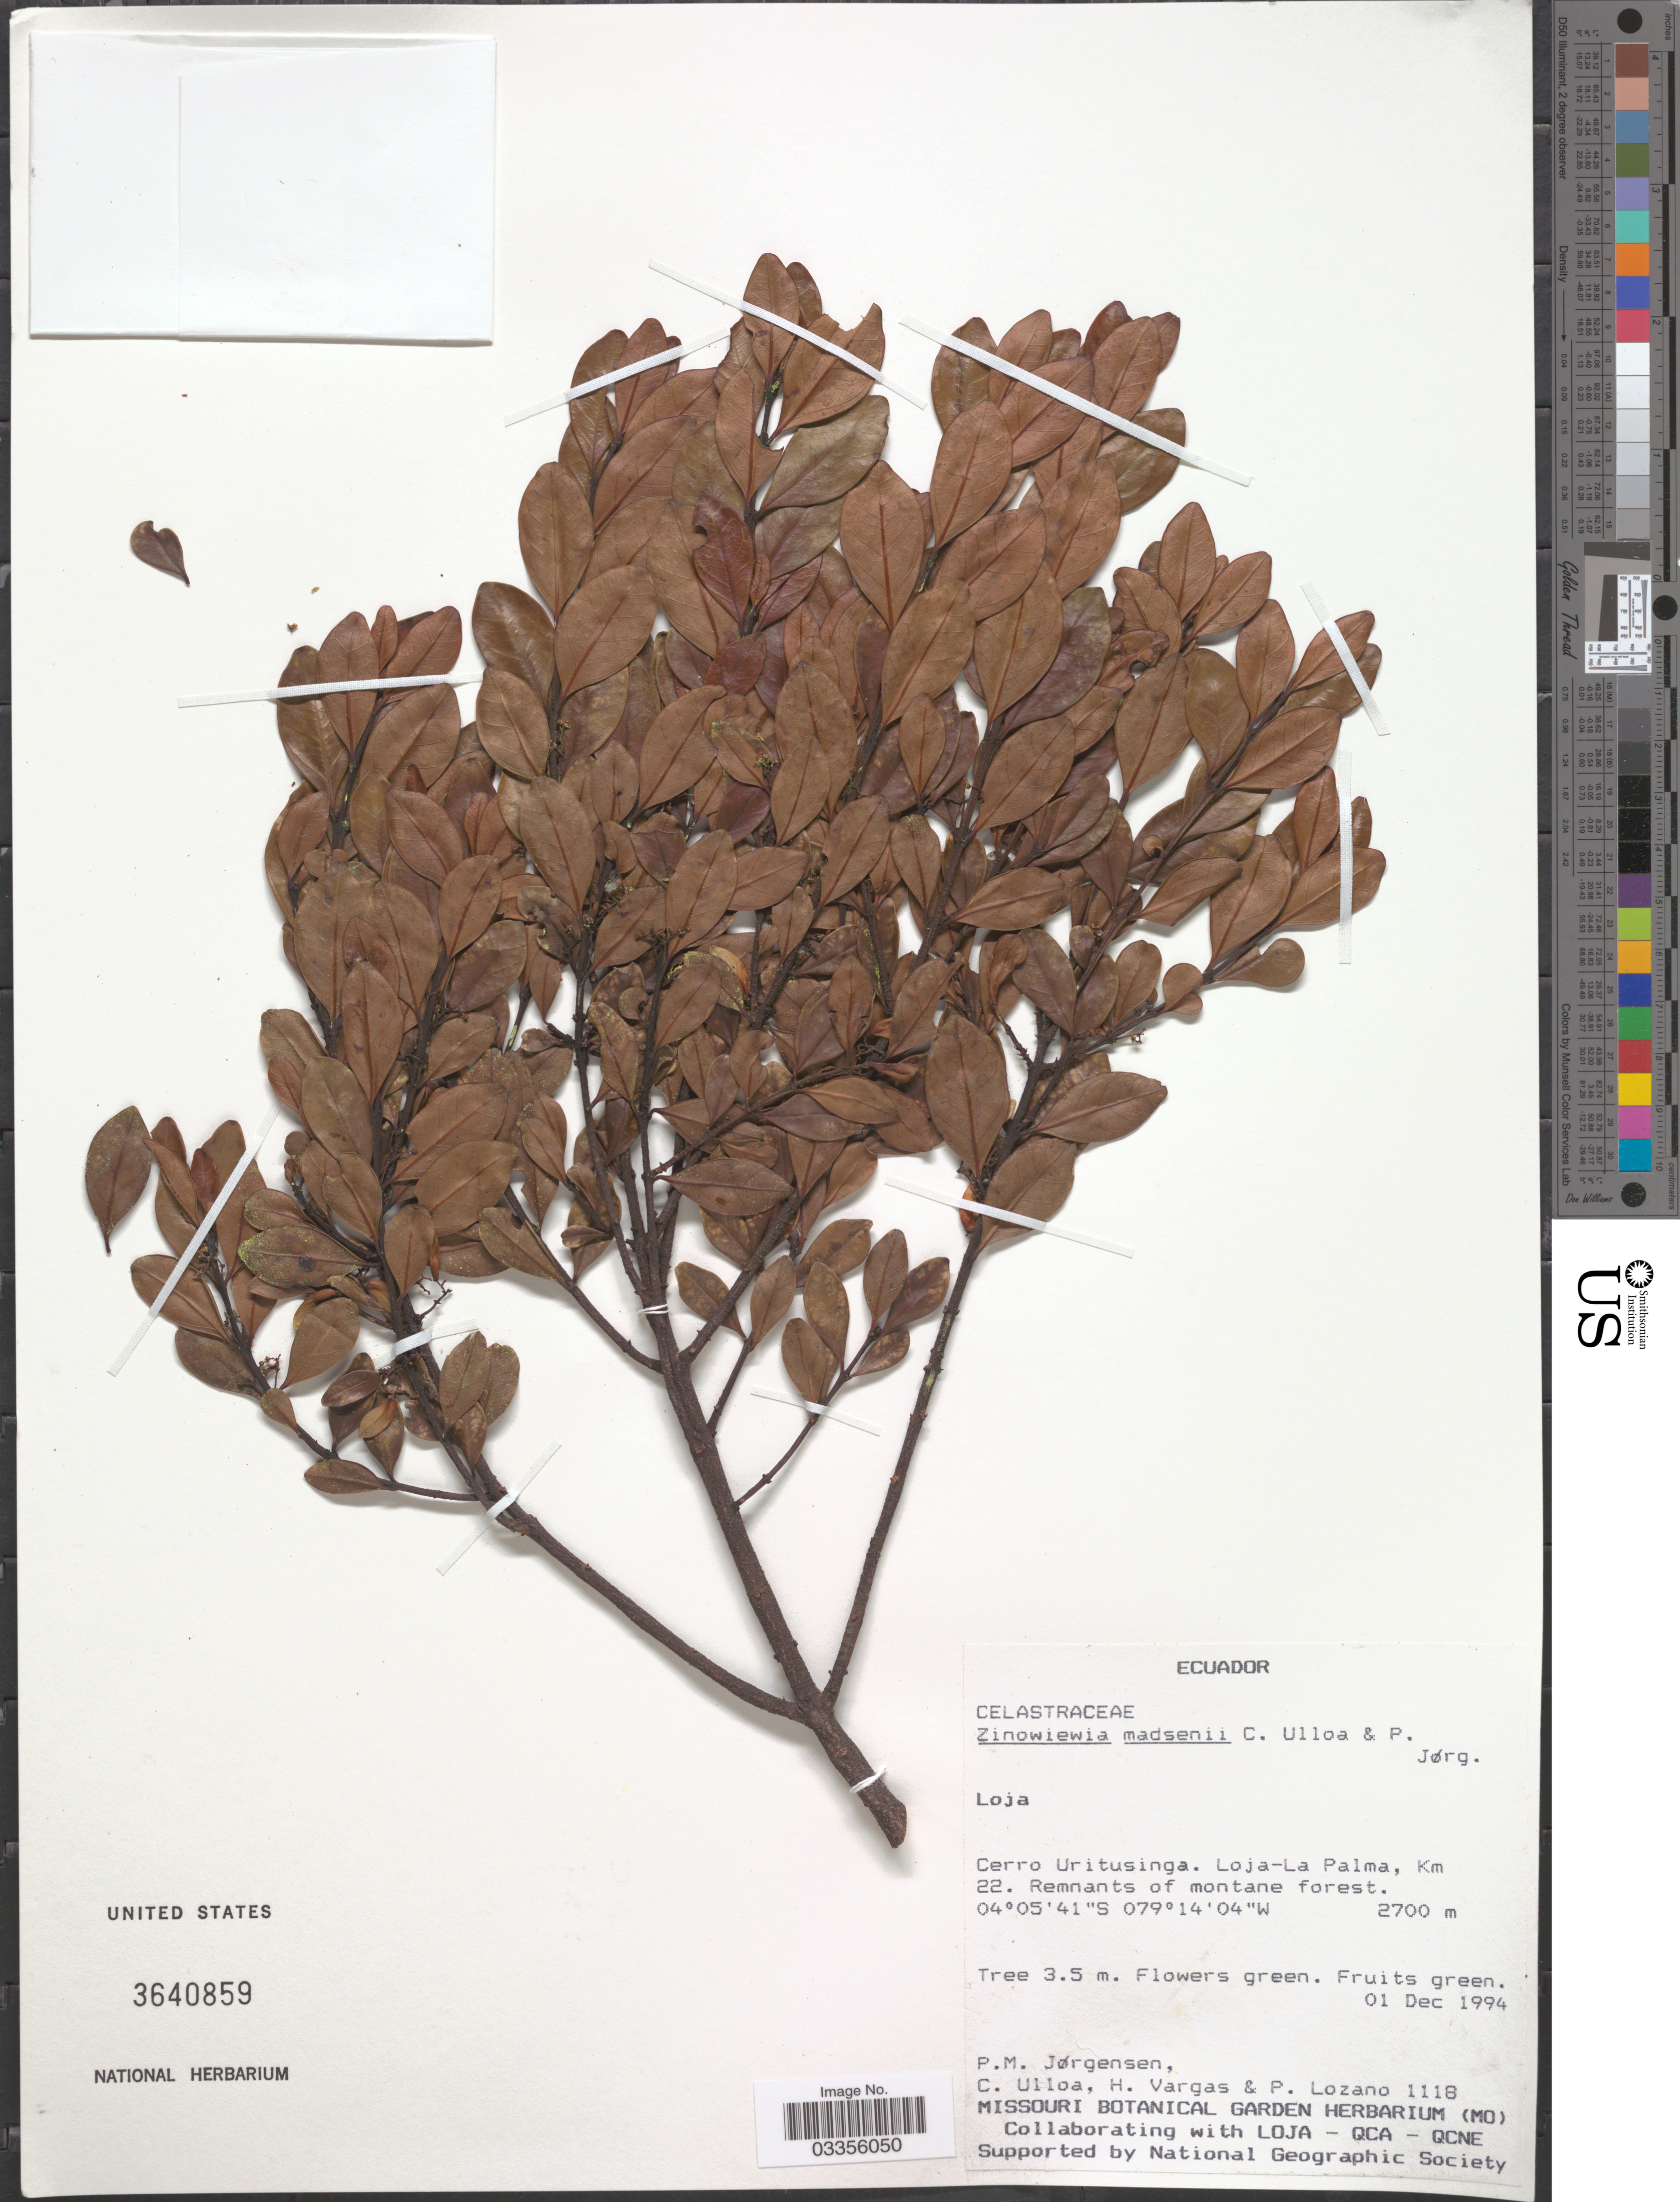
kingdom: Plantae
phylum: Tracheophyta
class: Magnoliopsida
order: Celastrales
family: Celastraceae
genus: Zinowiewia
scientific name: Zinowiewia madsenii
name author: C. Ulloa & P. Jørg.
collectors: P. M. Jørgensen, C. Ulloa, H. Vargas & P. Lozano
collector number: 1118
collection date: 1994-12-01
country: Ecuador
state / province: Loja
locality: Cerro Uritusinga. Loja-La Palma, Km 22.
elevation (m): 2700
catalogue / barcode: US 3640859